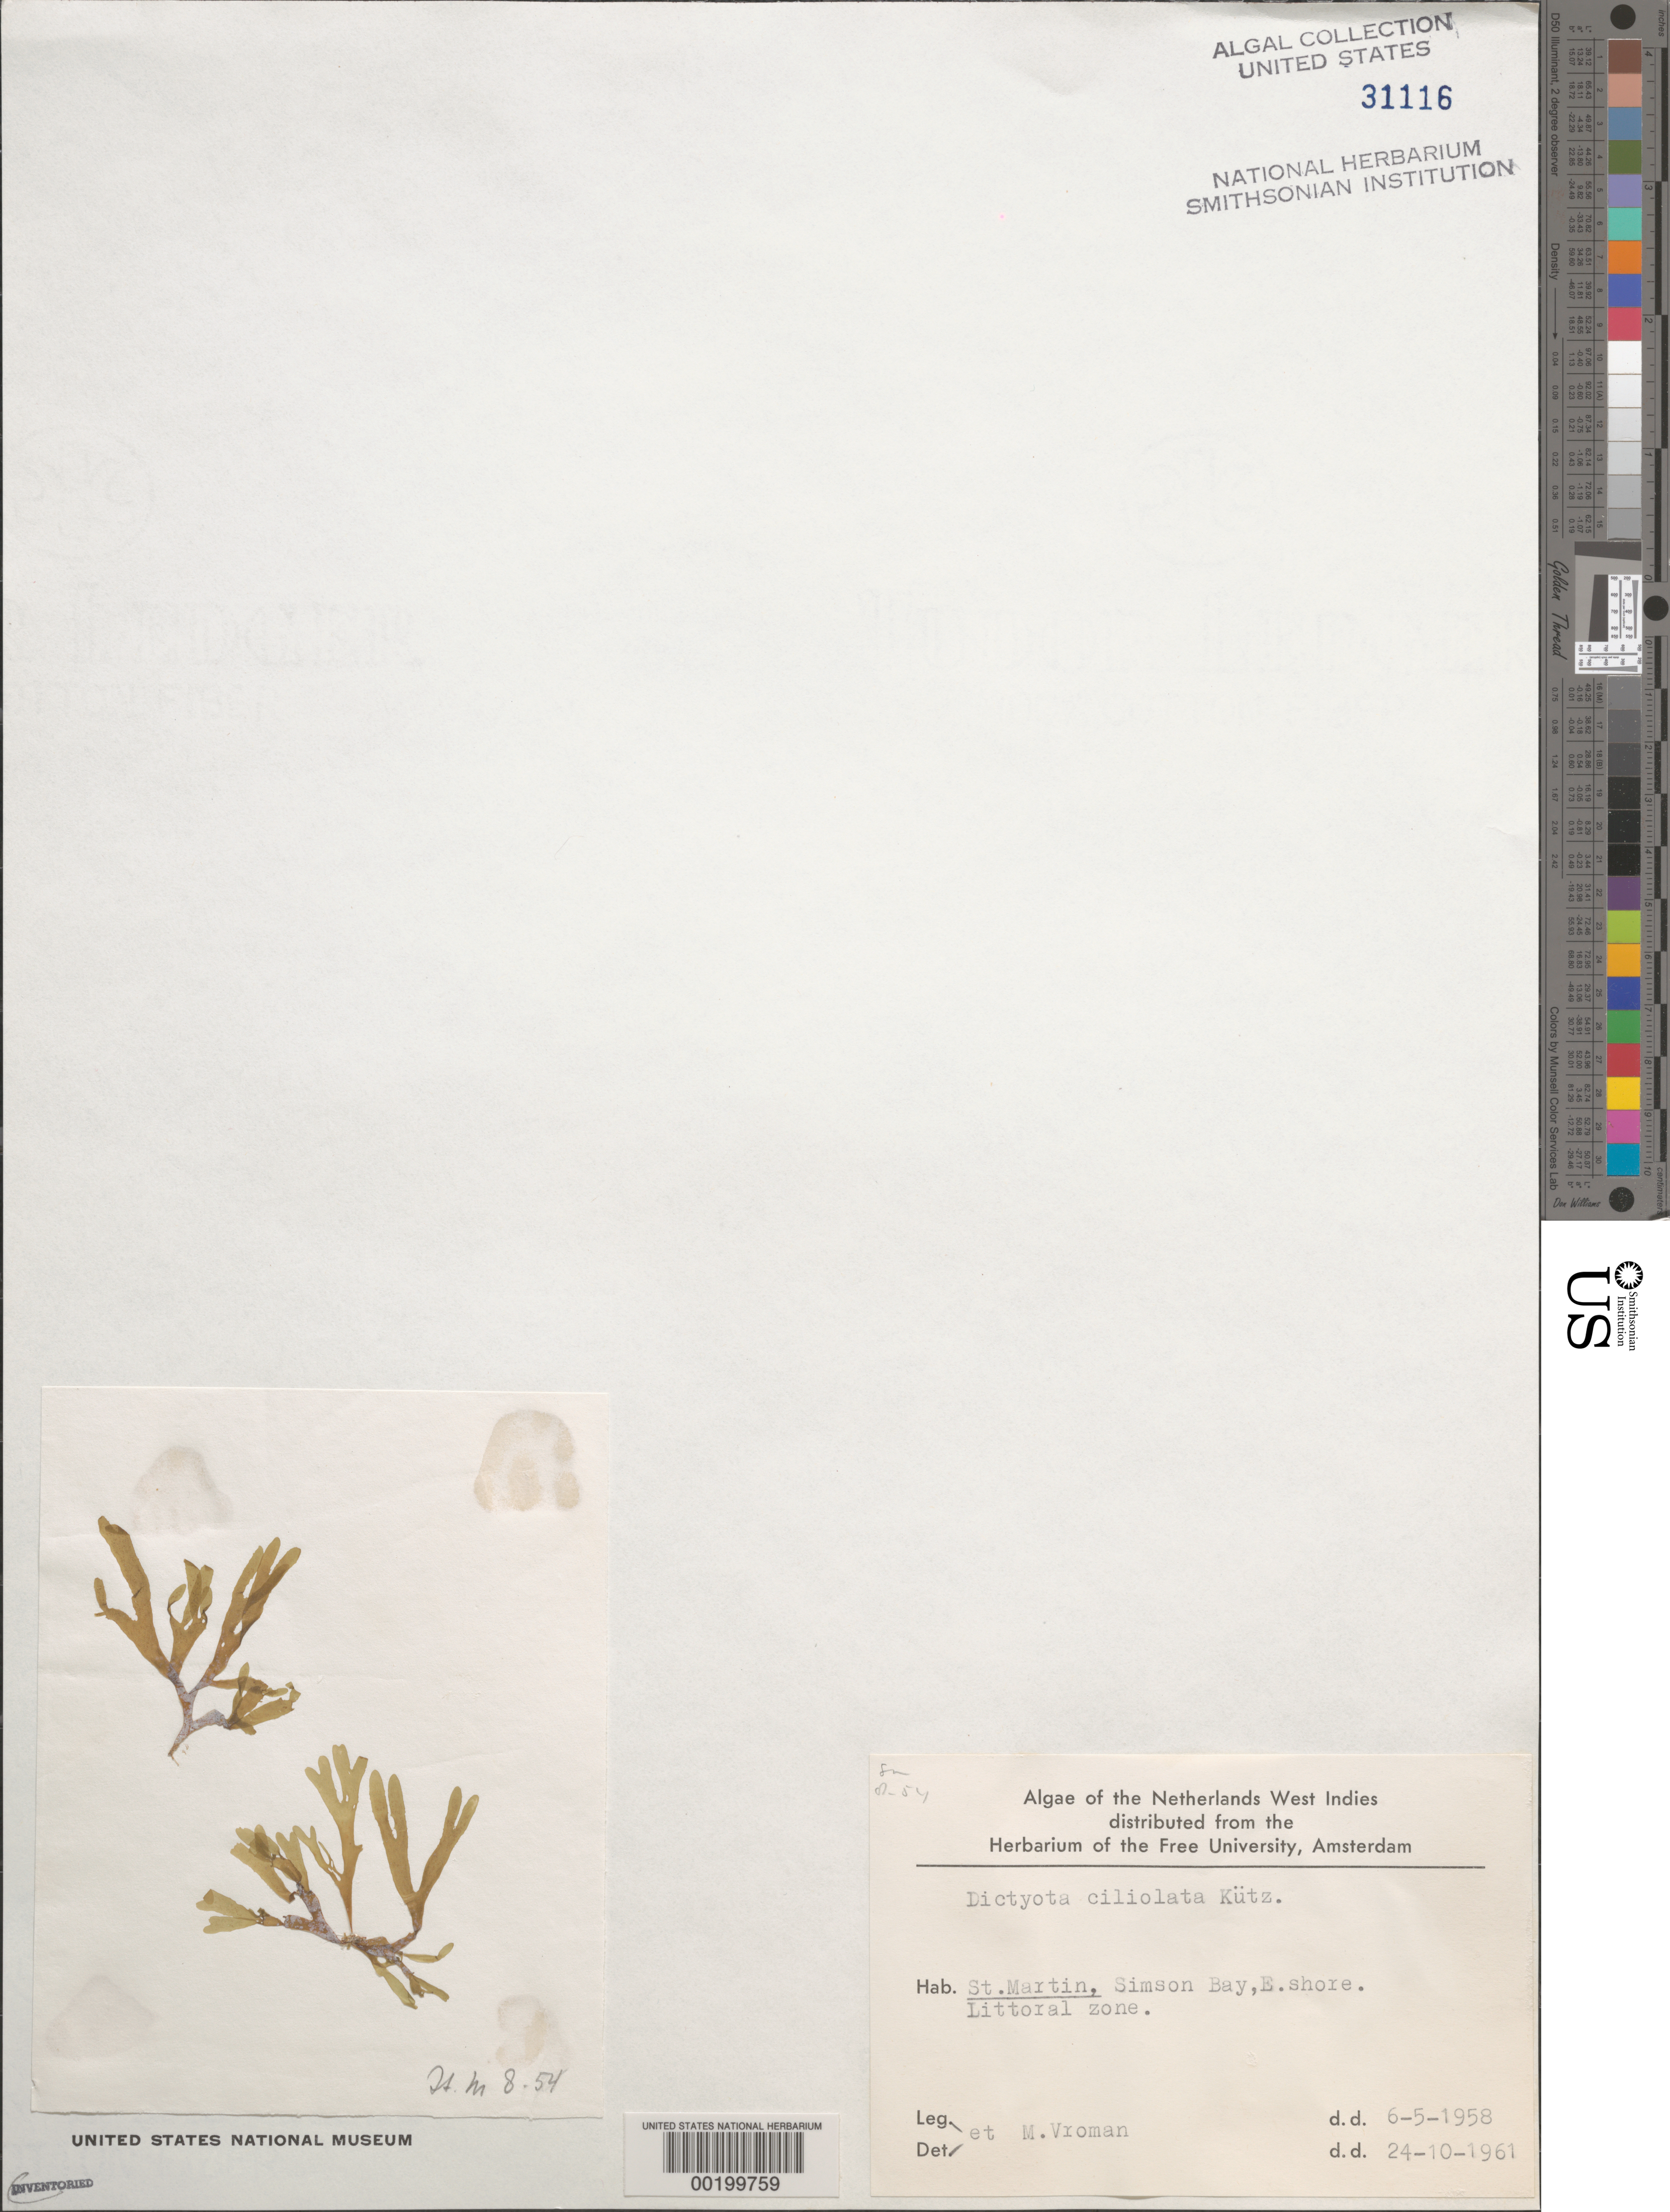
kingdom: Chromista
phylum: Ochrophyta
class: Phaeophyceae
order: Dictyotales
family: Dictyotaceae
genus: Dictyota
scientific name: Dictyota ciliolata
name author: Sond. ex Kütz.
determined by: Vroman, M.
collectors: M. Vroman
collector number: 8-54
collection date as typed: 06 May 1958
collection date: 1958-05-06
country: Sint Maartin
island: Sint Maarten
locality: Simson Bay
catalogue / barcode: US 31116